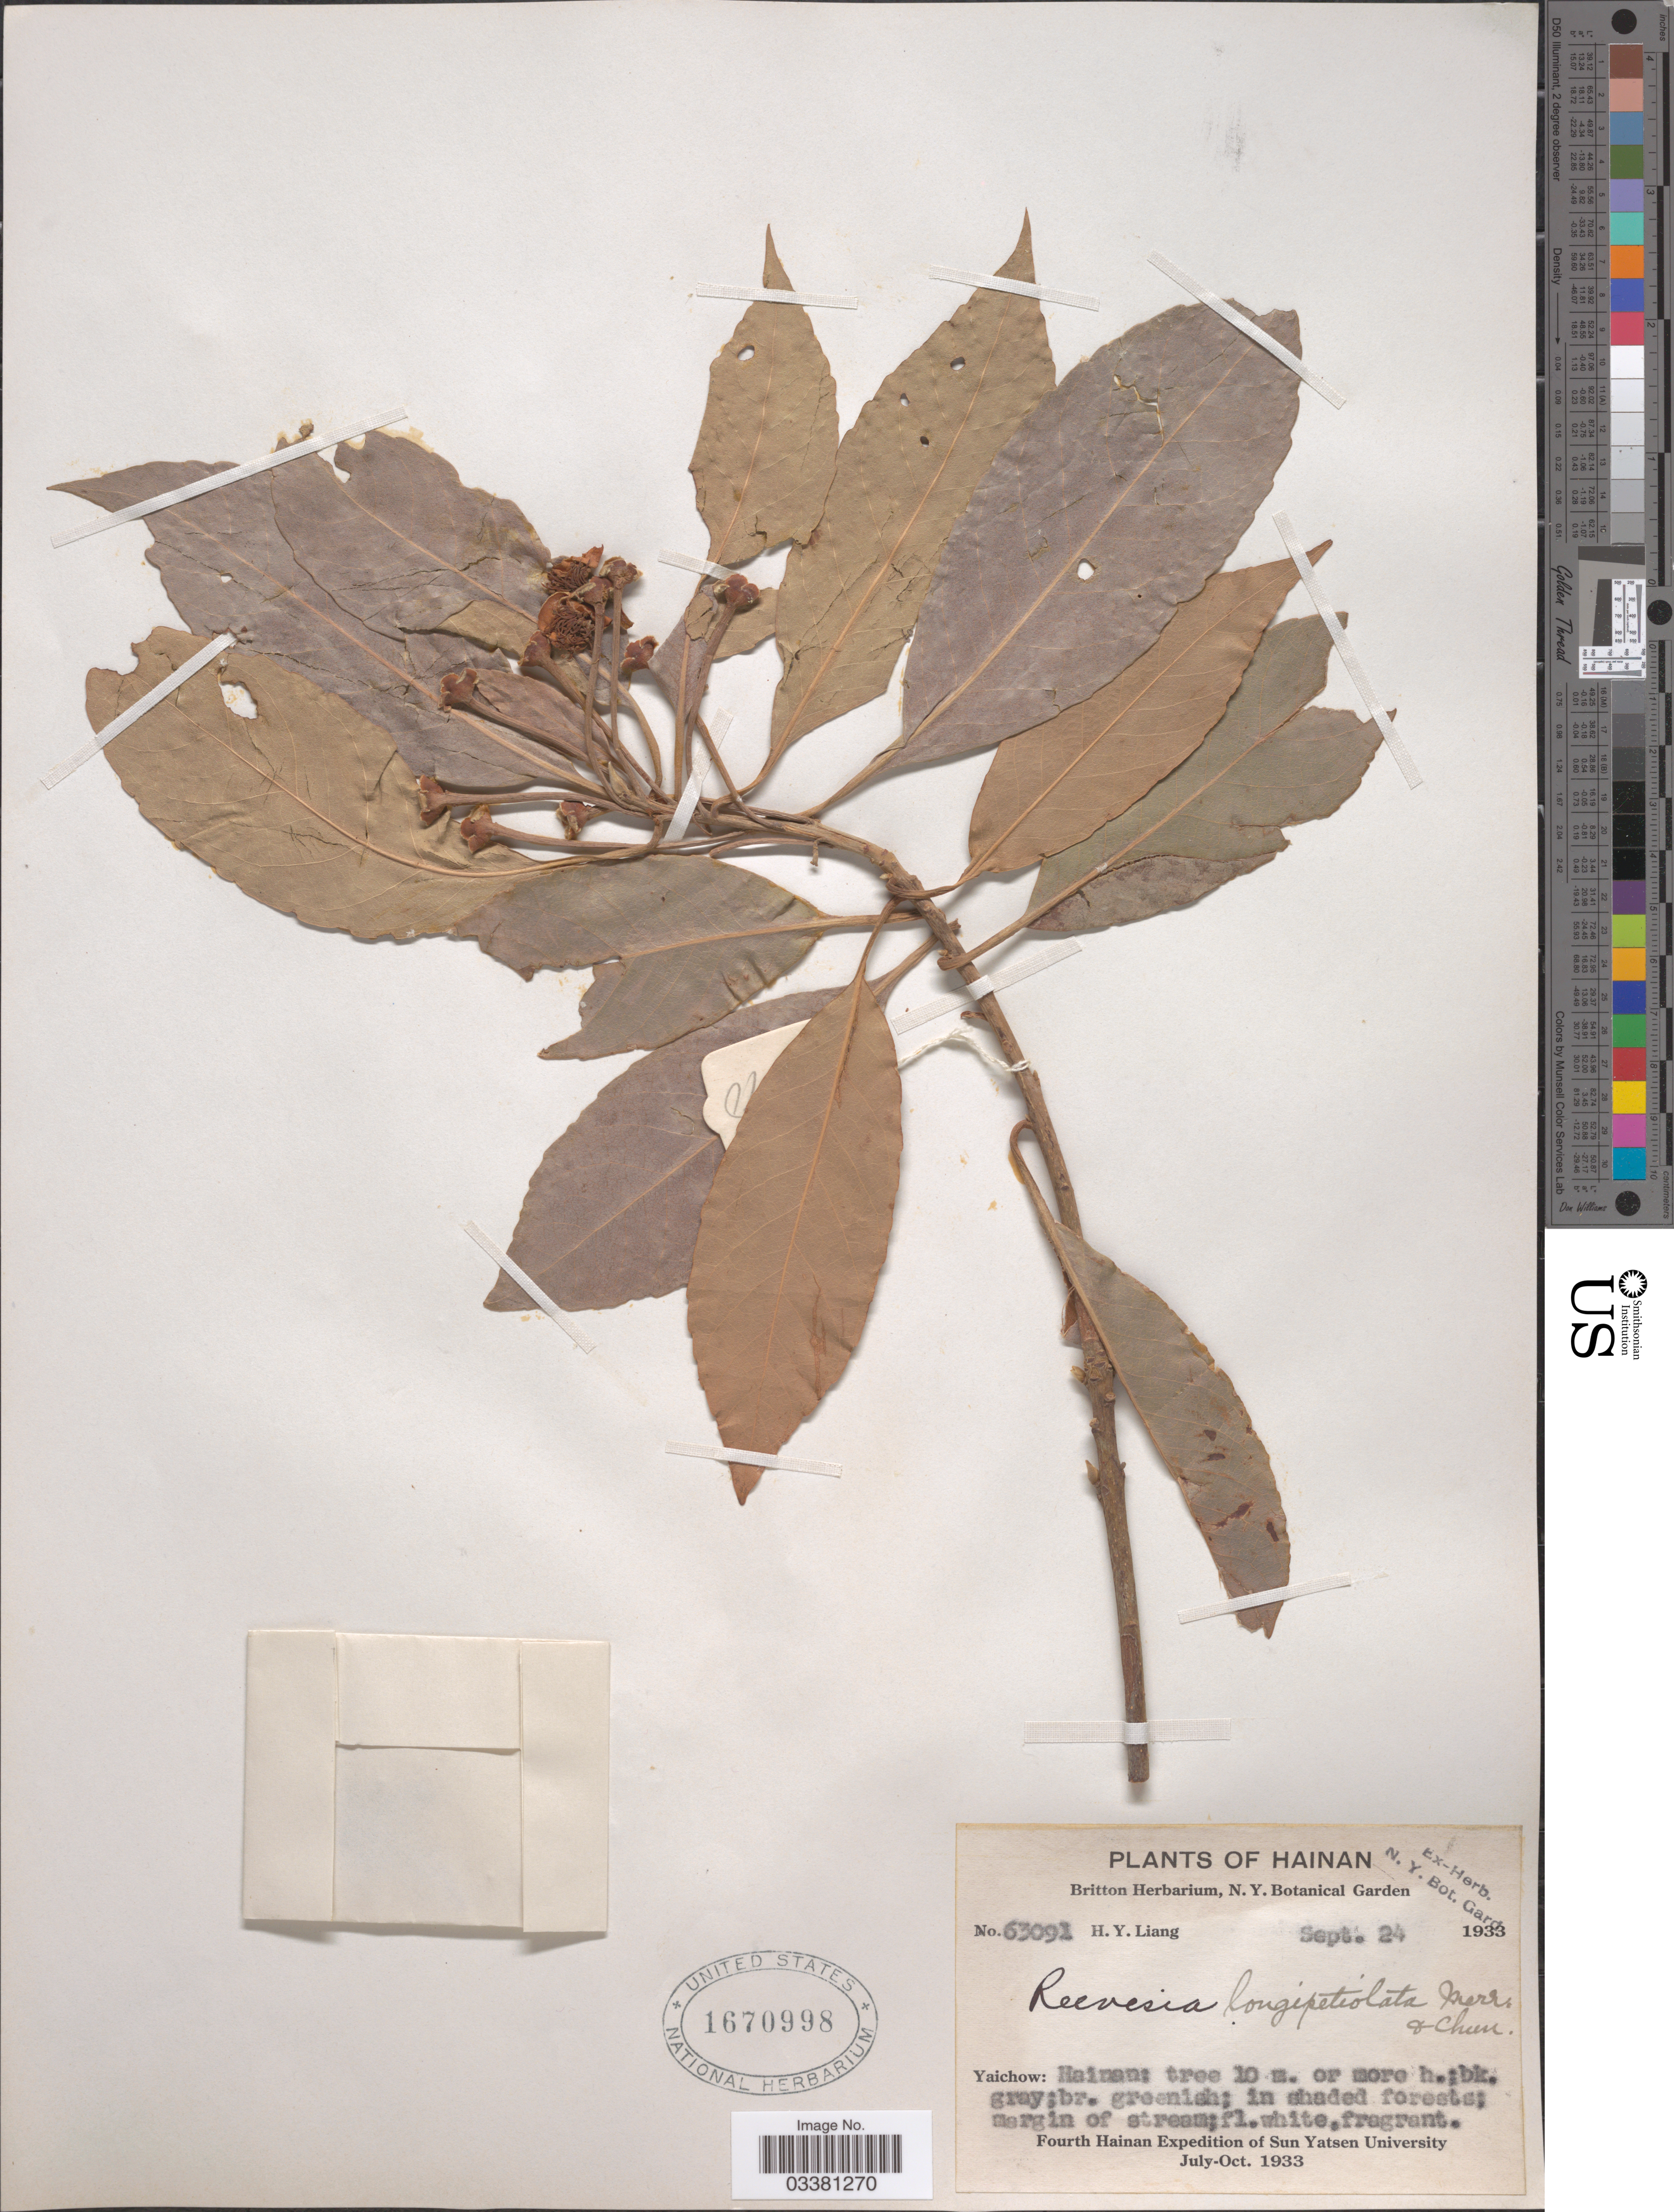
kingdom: Plantae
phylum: Tracheophyta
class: Magnoliopsida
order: Malvales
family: Malvaceae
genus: Reevesia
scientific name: Reevesia longipetiolata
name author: Merr. & Chun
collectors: H. Y. Liang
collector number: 63091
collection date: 1933-09-24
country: China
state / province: Hainan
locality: Yaichow.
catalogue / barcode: US 1670998